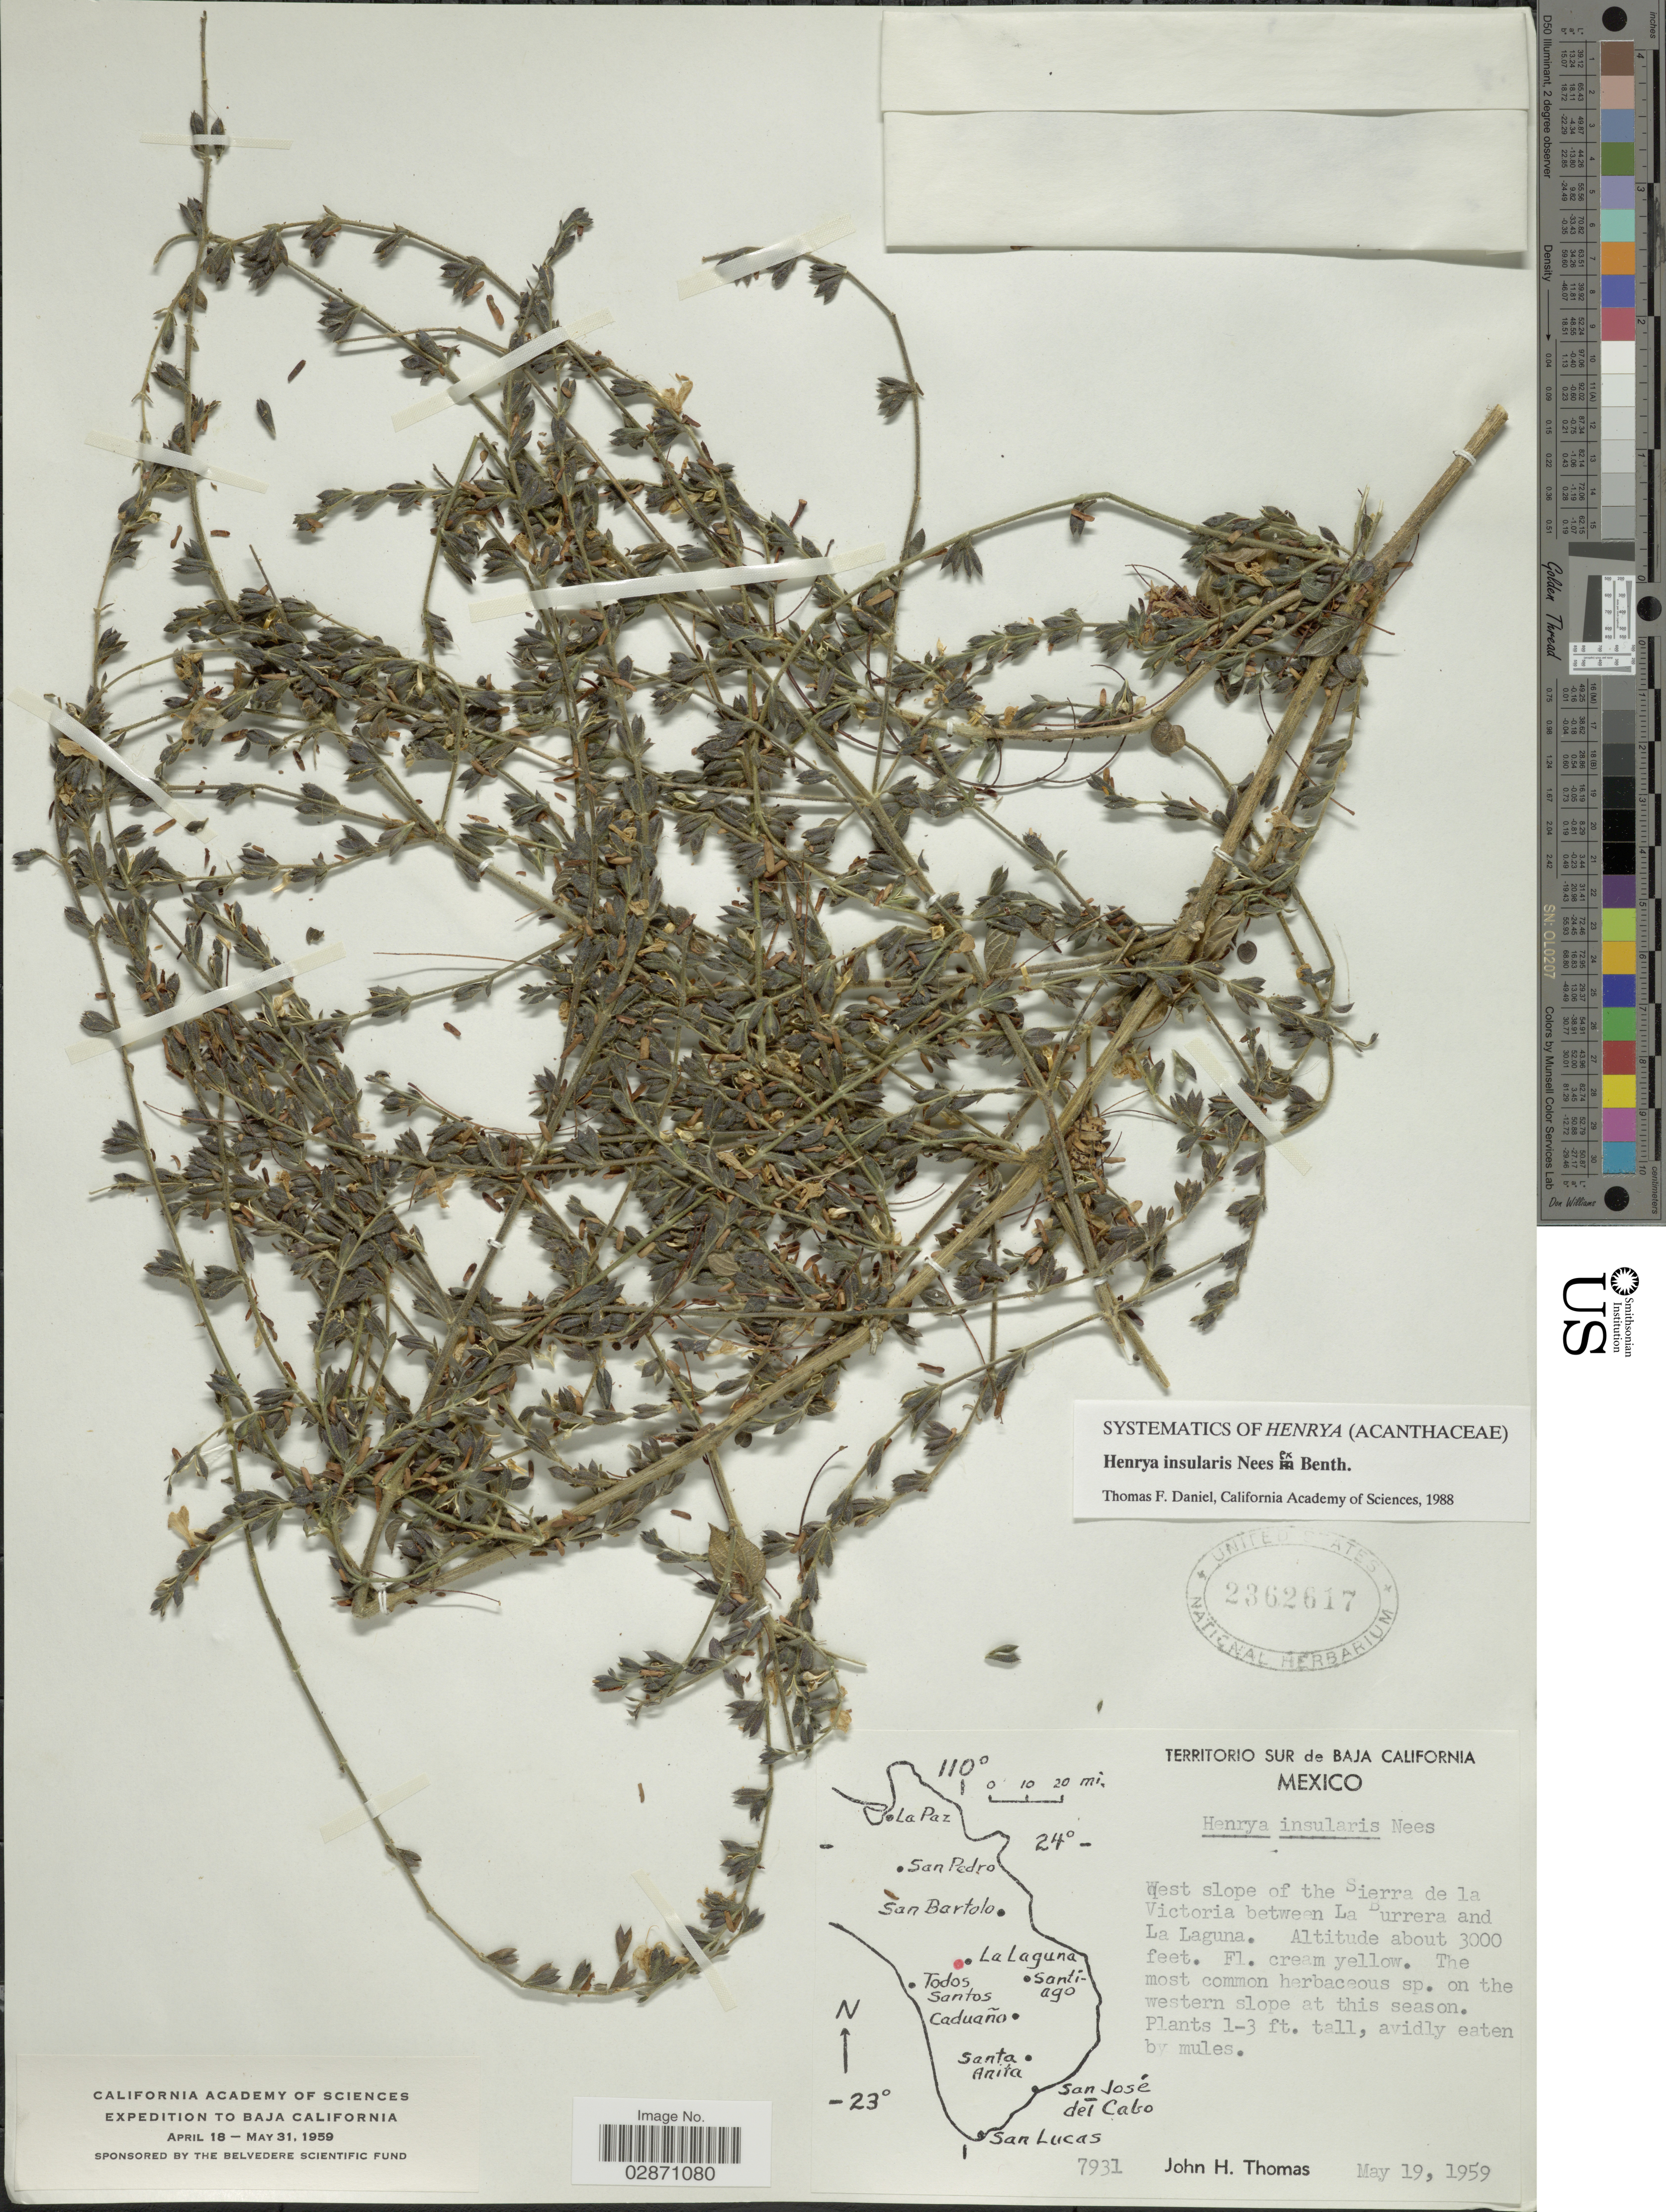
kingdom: Plantae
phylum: Tracheophyta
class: Magnoliopsida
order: Lamiales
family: Acanthaceae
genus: Henrya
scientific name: Henrya insularis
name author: Nees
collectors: J. H. Thomas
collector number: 7931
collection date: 1959-05-19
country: Mexico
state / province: Baja California Sur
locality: Territorio Sur de Baja California, West slope of the Sierra de la Victoria between La Burrera and La Laguna.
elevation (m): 914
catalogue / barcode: US 2362617